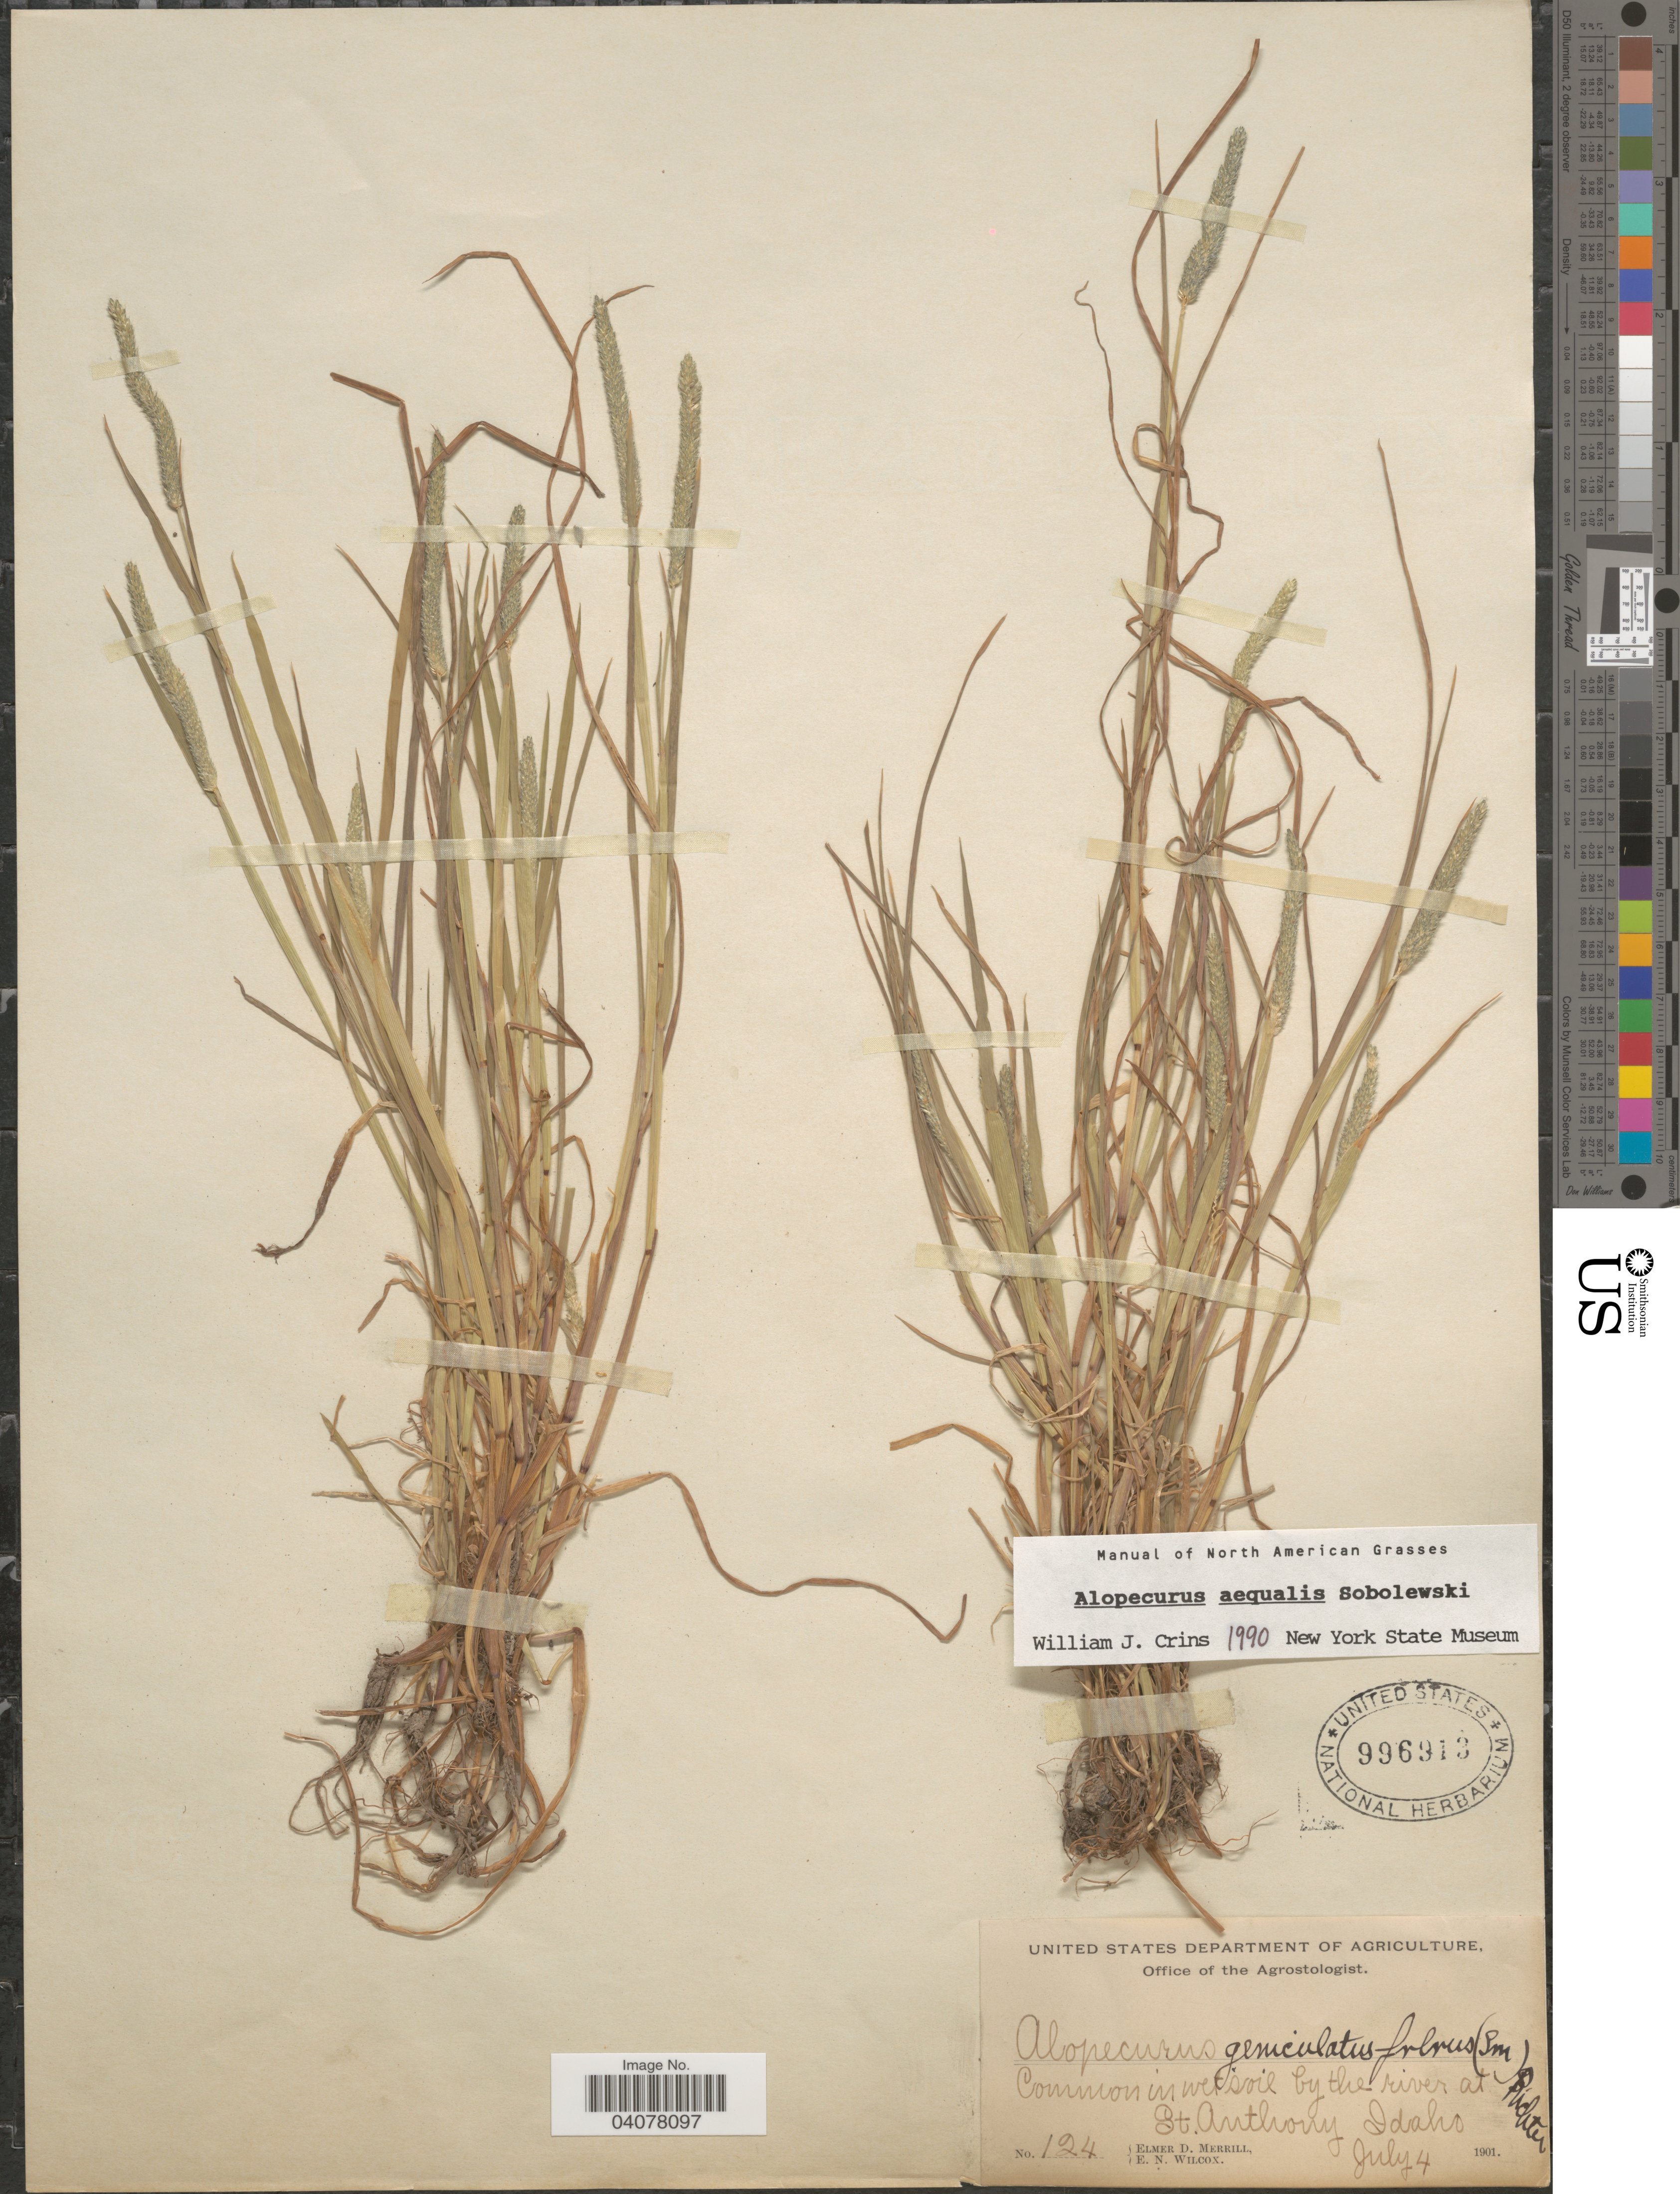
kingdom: Plantae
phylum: Tracheophyta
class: Liliopsida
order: Poales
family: Poaceae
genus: Alopecurus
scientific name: Alopecurus aequalis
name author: Sobol.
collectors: E. D. Merrill & E. Wilcox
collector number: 124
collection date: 1901-07-04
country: United States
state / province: Idaho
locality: Common in wet soil by the river at St. Anthony.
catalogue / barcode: US 996913